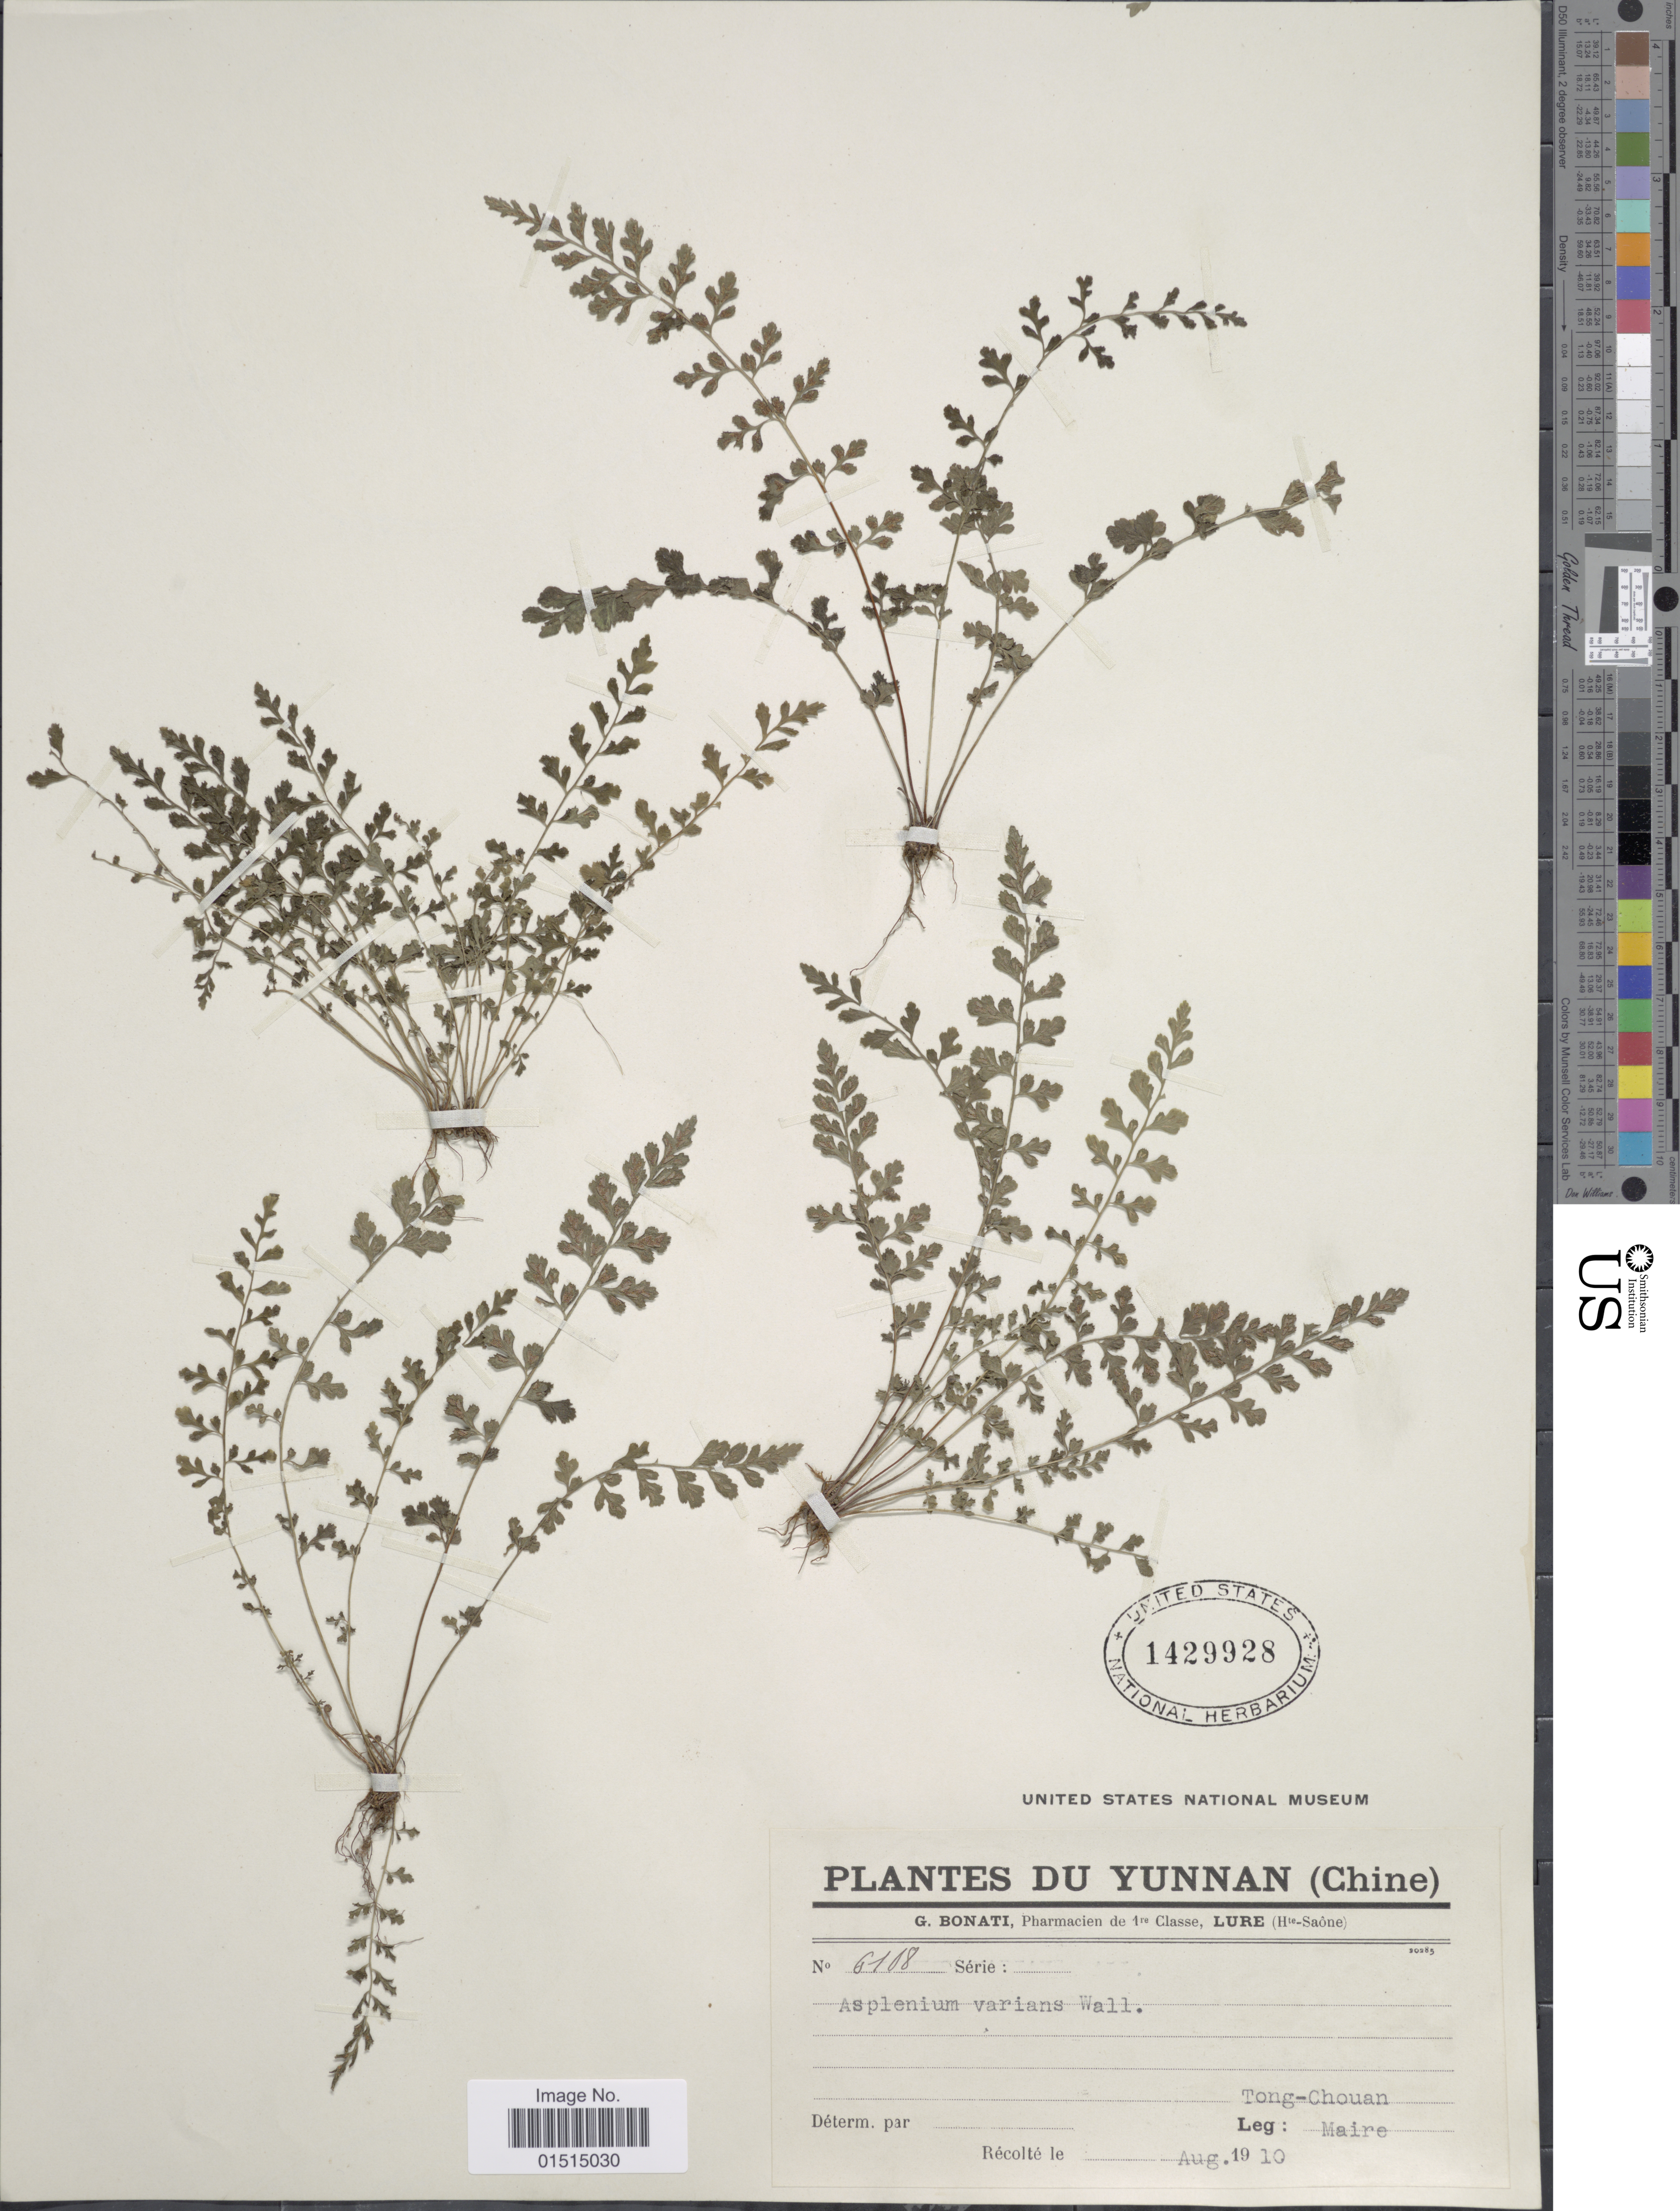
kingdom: Plantae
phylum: Tracheophyta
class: Polypodiopsida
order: Polypodiales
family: Aspleniaceae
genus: Asplenium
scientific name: Asplenium laciniatum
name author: D. Don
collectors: Maire, --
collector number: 6108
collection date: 1910-08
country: China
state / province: Yunnan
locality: Tong-Chouan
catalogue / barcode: US 1429928